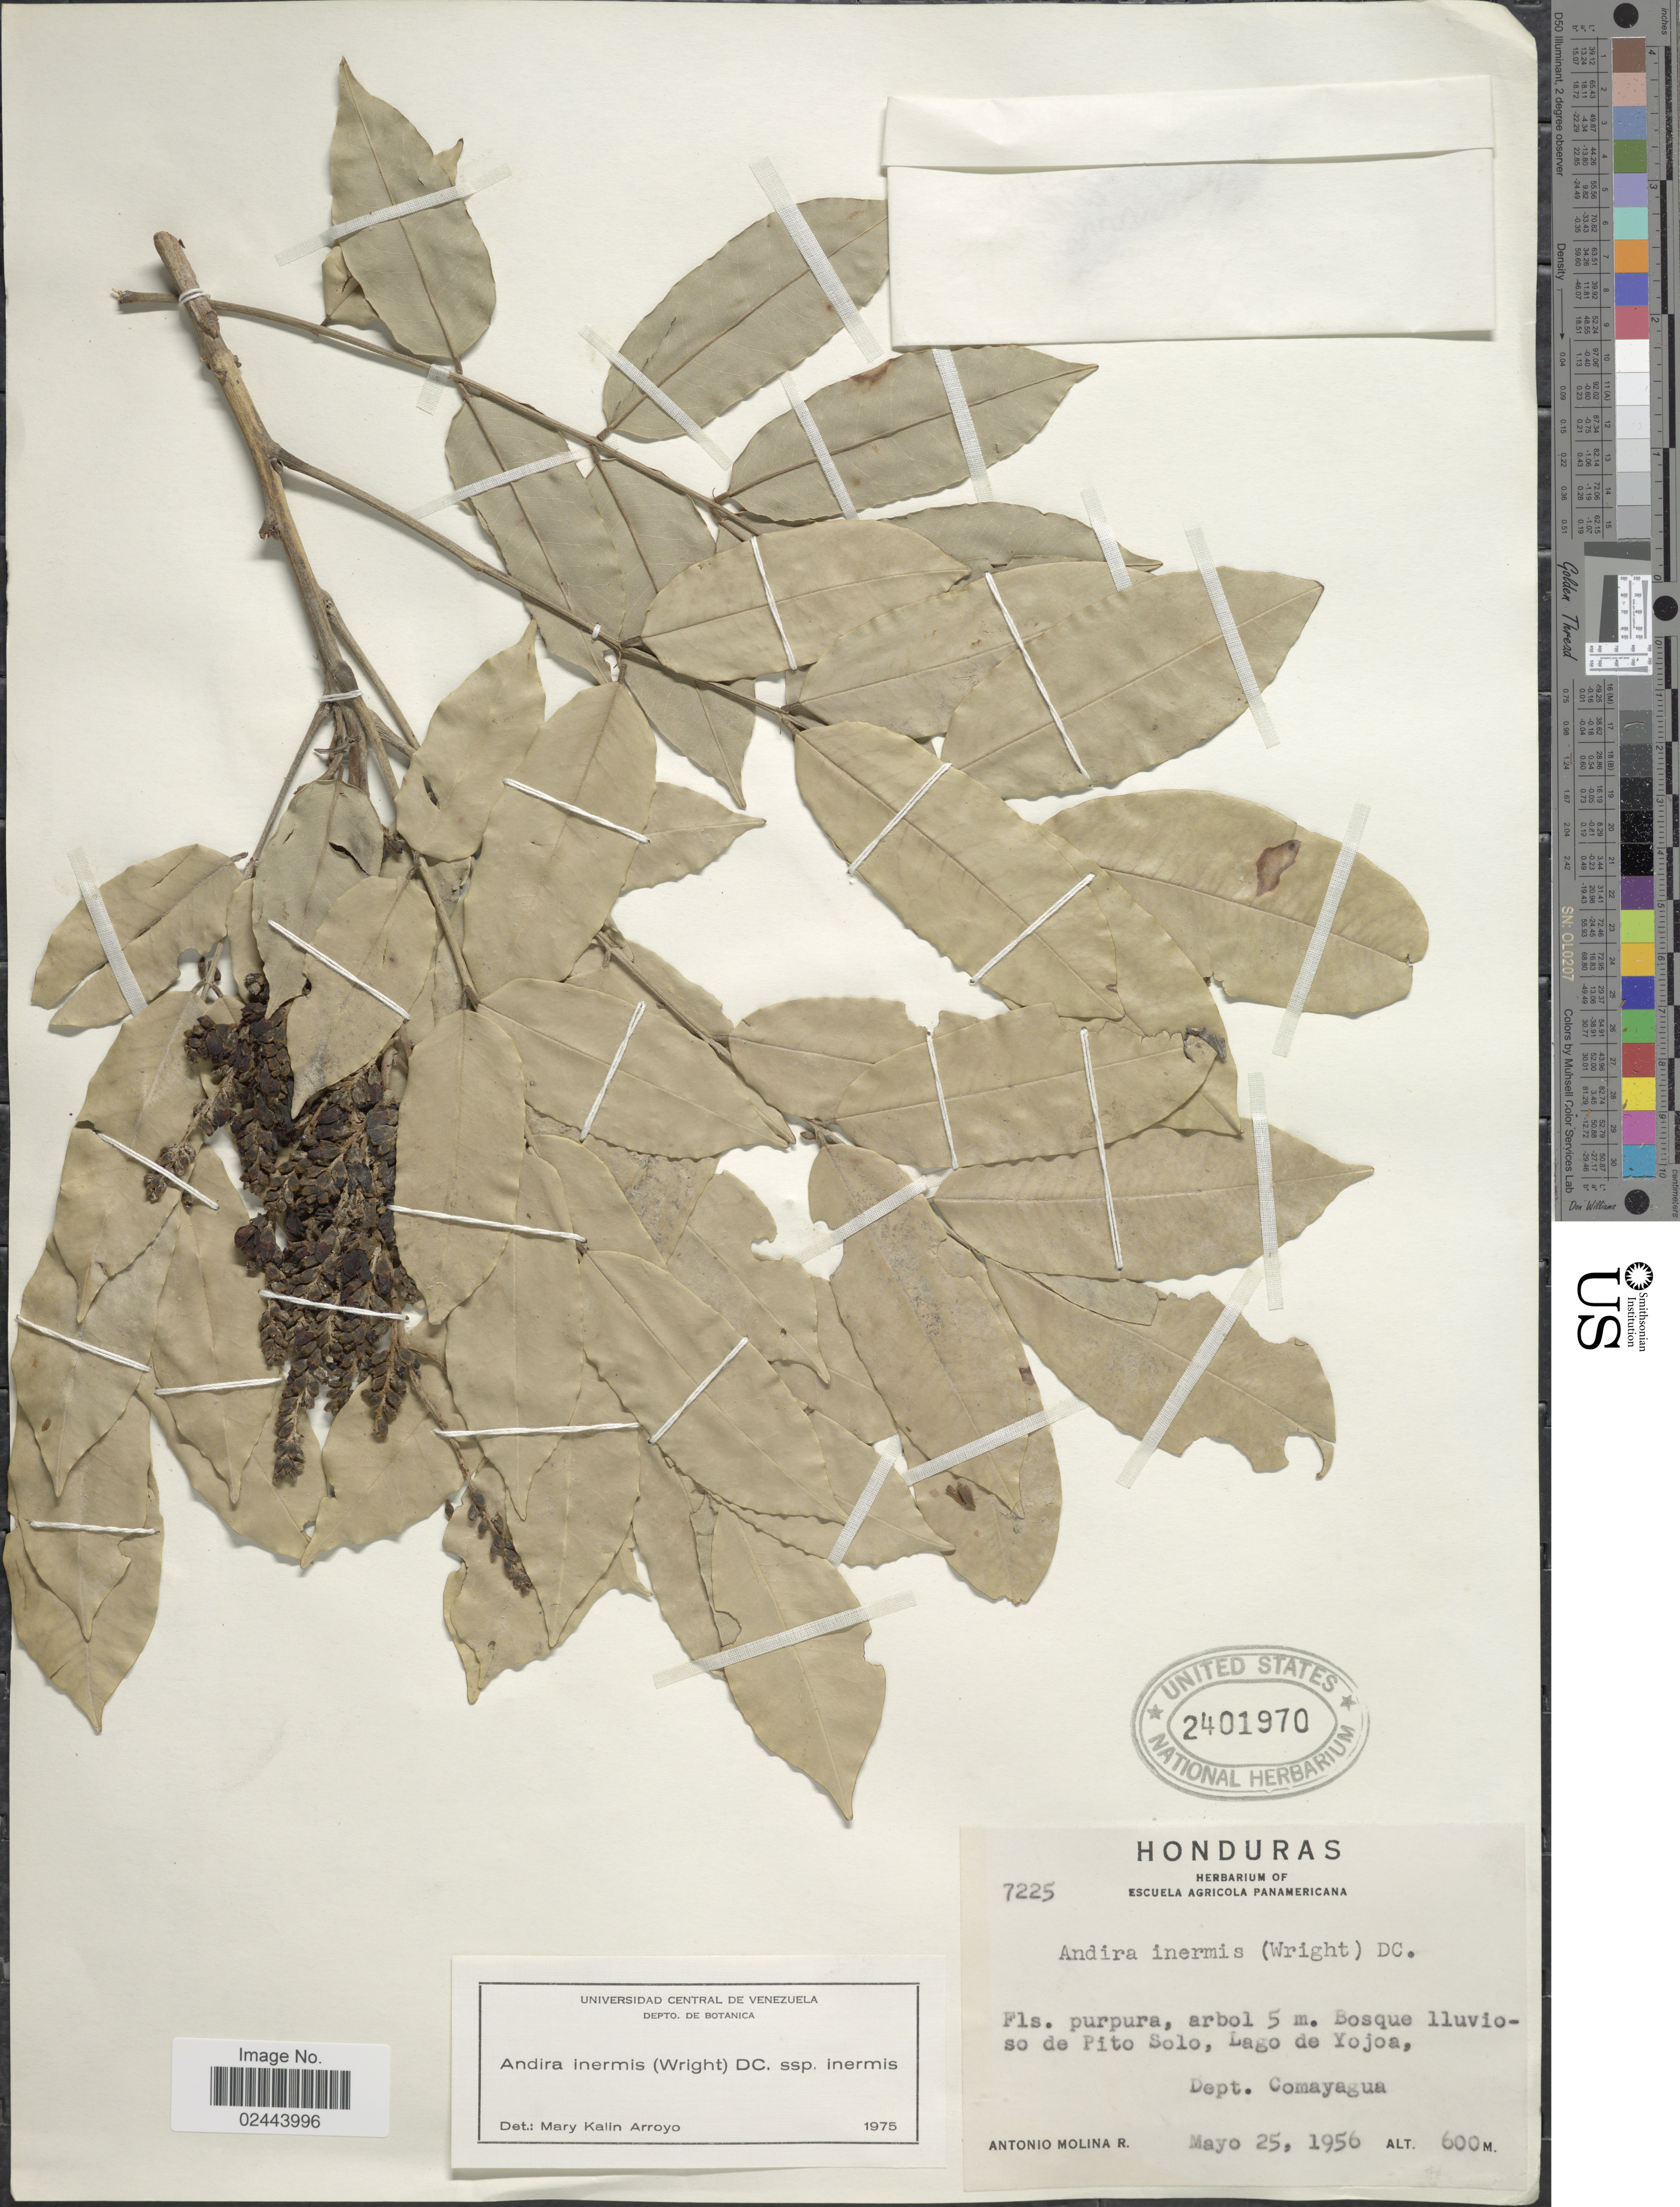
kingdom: Plantae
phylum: Tracheophyta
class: Magnoliopsida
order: Fabales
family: Fabaceae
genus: Andira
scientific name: Andira inermis subsp. inermis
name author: (W. Wright) Kunth ex DC.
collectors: A. Molina R.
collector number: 7225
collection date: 1956-05-25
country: Honduras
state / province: Comayagua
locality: Bosque lluvioso de Pito Solo, Lago de Yojoa, Dept. Comayagua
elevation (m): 600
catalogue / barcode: US 2401970